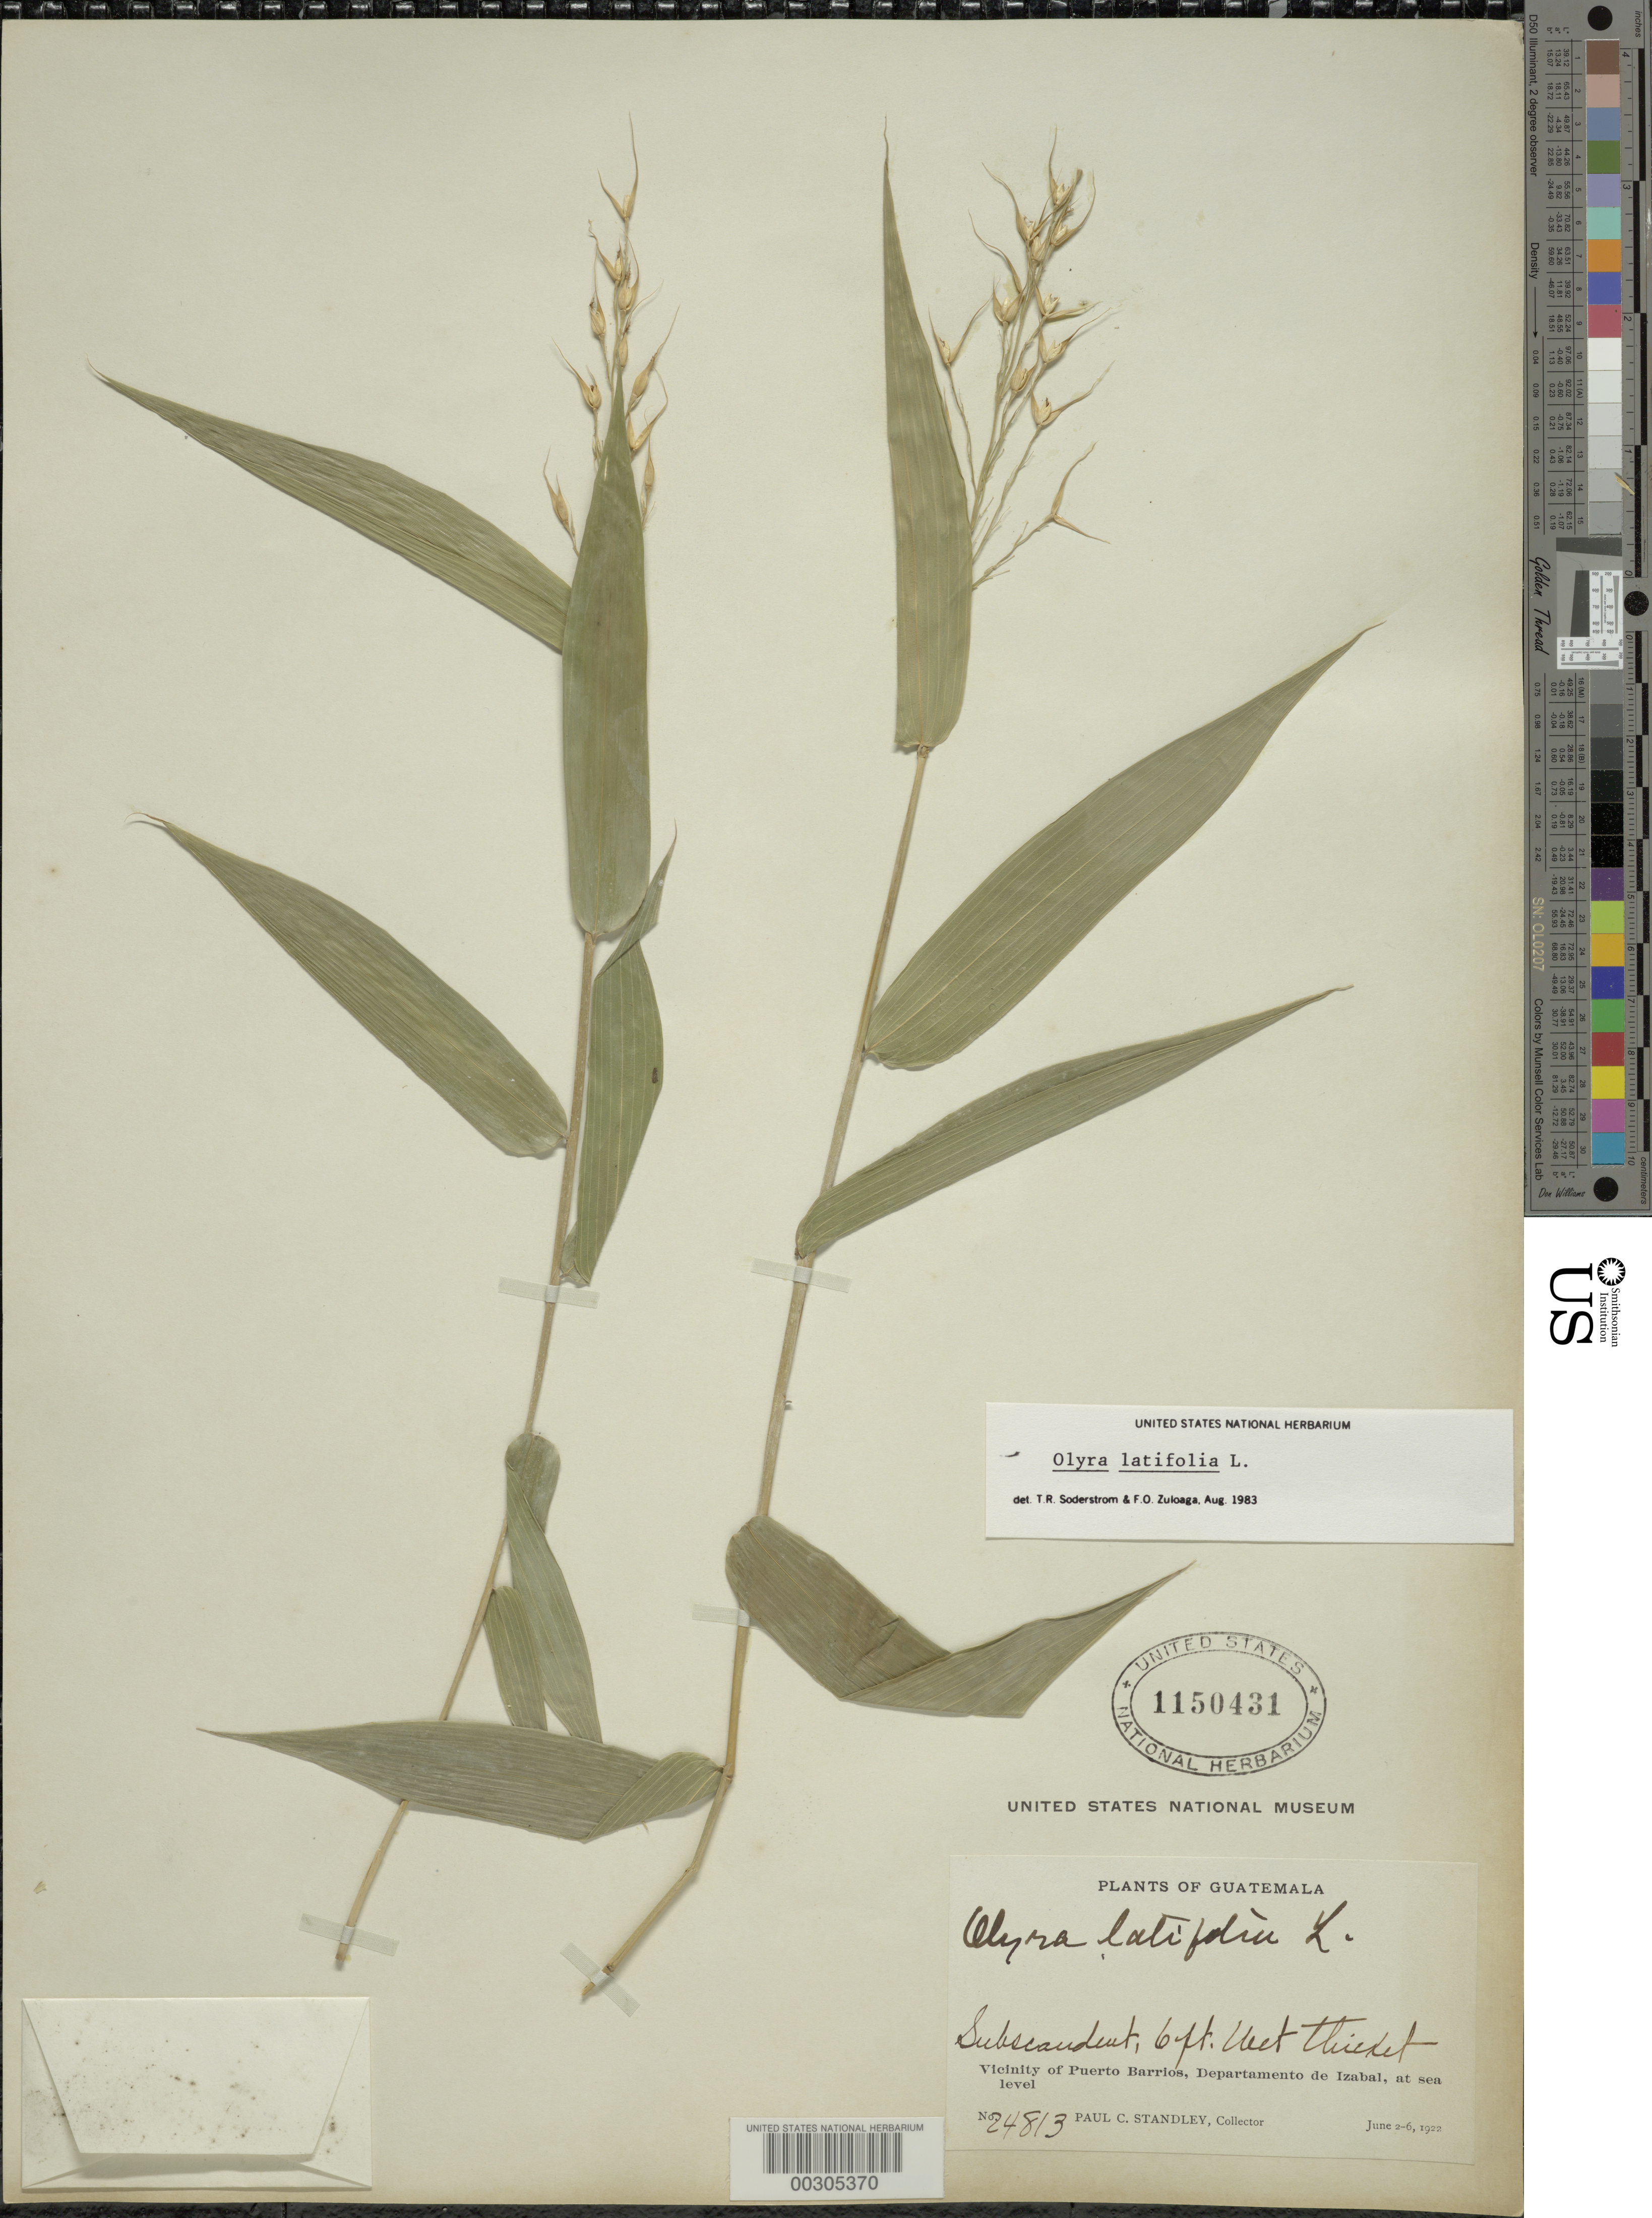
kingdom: Plantae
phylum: Tracheophyta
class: Liliopsida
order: Poales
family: Poaceae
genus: Olyra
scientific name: Olyra latifolia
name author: L.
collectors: P. C. Standley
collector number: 24813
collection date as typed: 02 Jun 1922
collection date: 1922-06-02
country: Guatemala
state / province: Izabal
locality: Puerto Barrios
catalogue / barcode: US 1150431